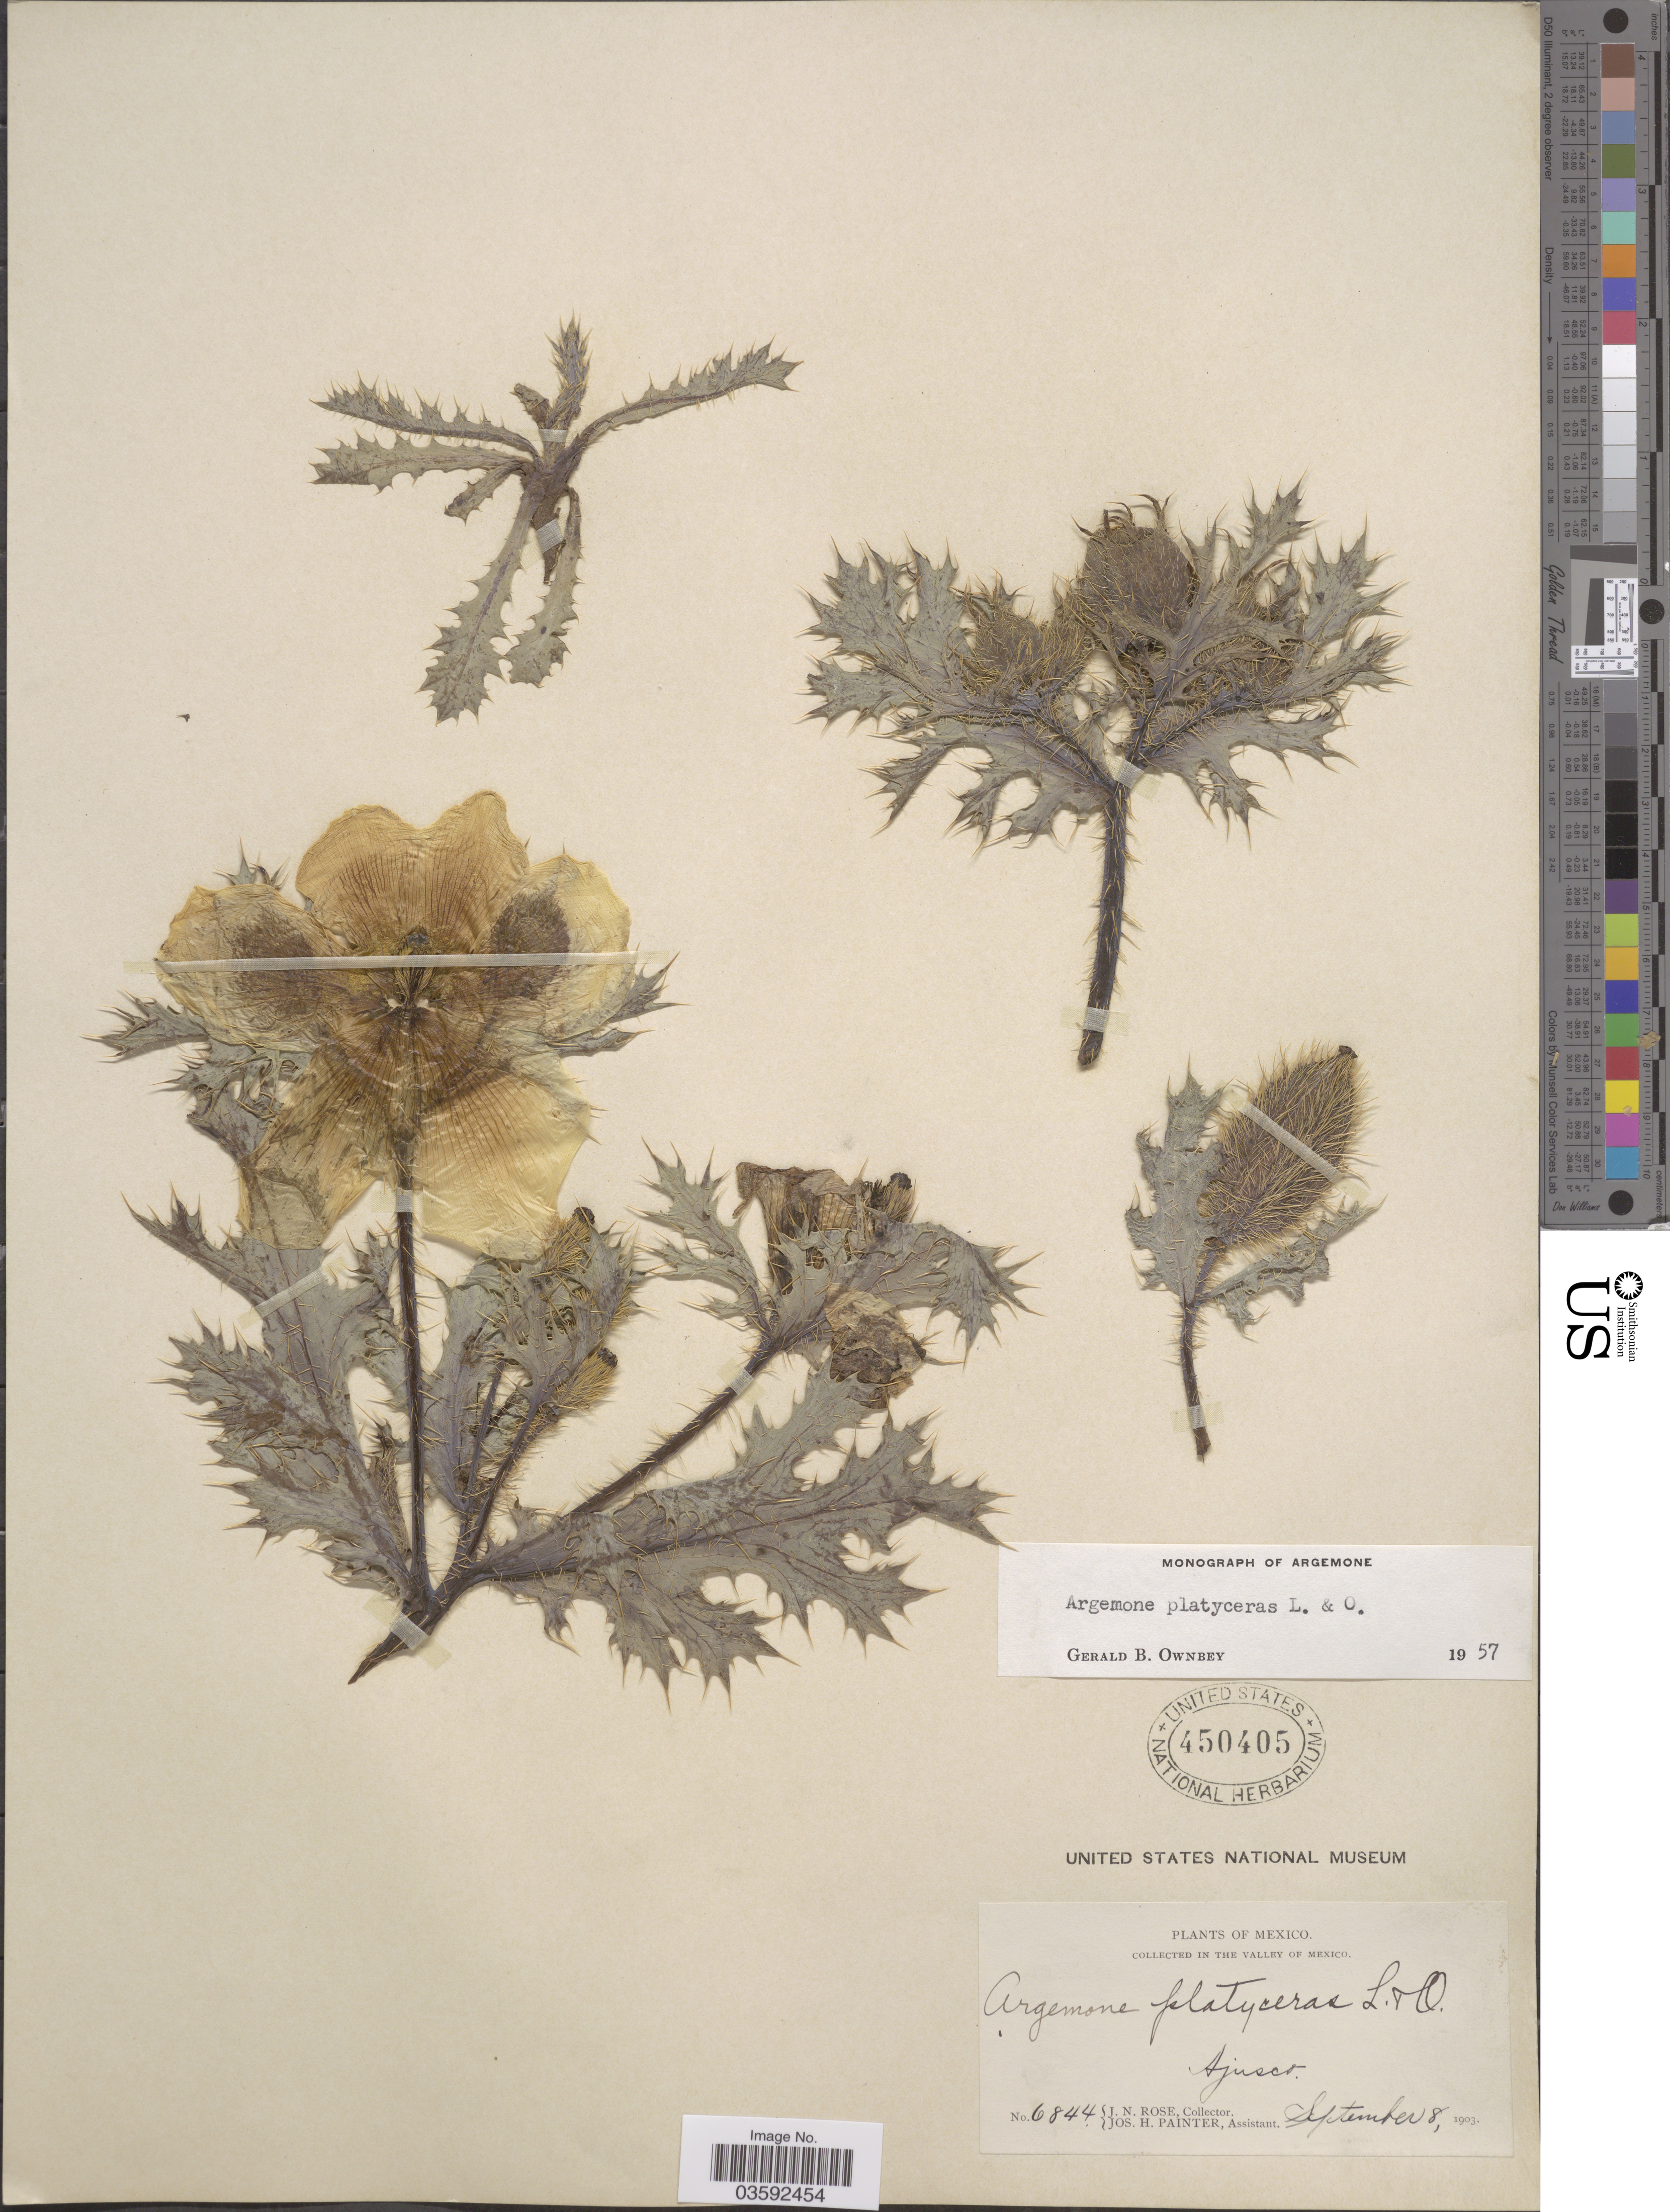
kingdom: Plantae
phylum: Tracheophyta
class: Magnoliopsida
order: Ranunculales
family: Papaveraceae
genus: Argemone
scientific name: Argemone platyceras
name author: Link & Otto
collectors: J. N. Rose & J. H. Painter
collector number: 6844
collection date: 1903-09-08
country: Mexico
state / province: México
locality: In the Valley of Mexico. Ajusco.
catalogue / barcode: US 450405